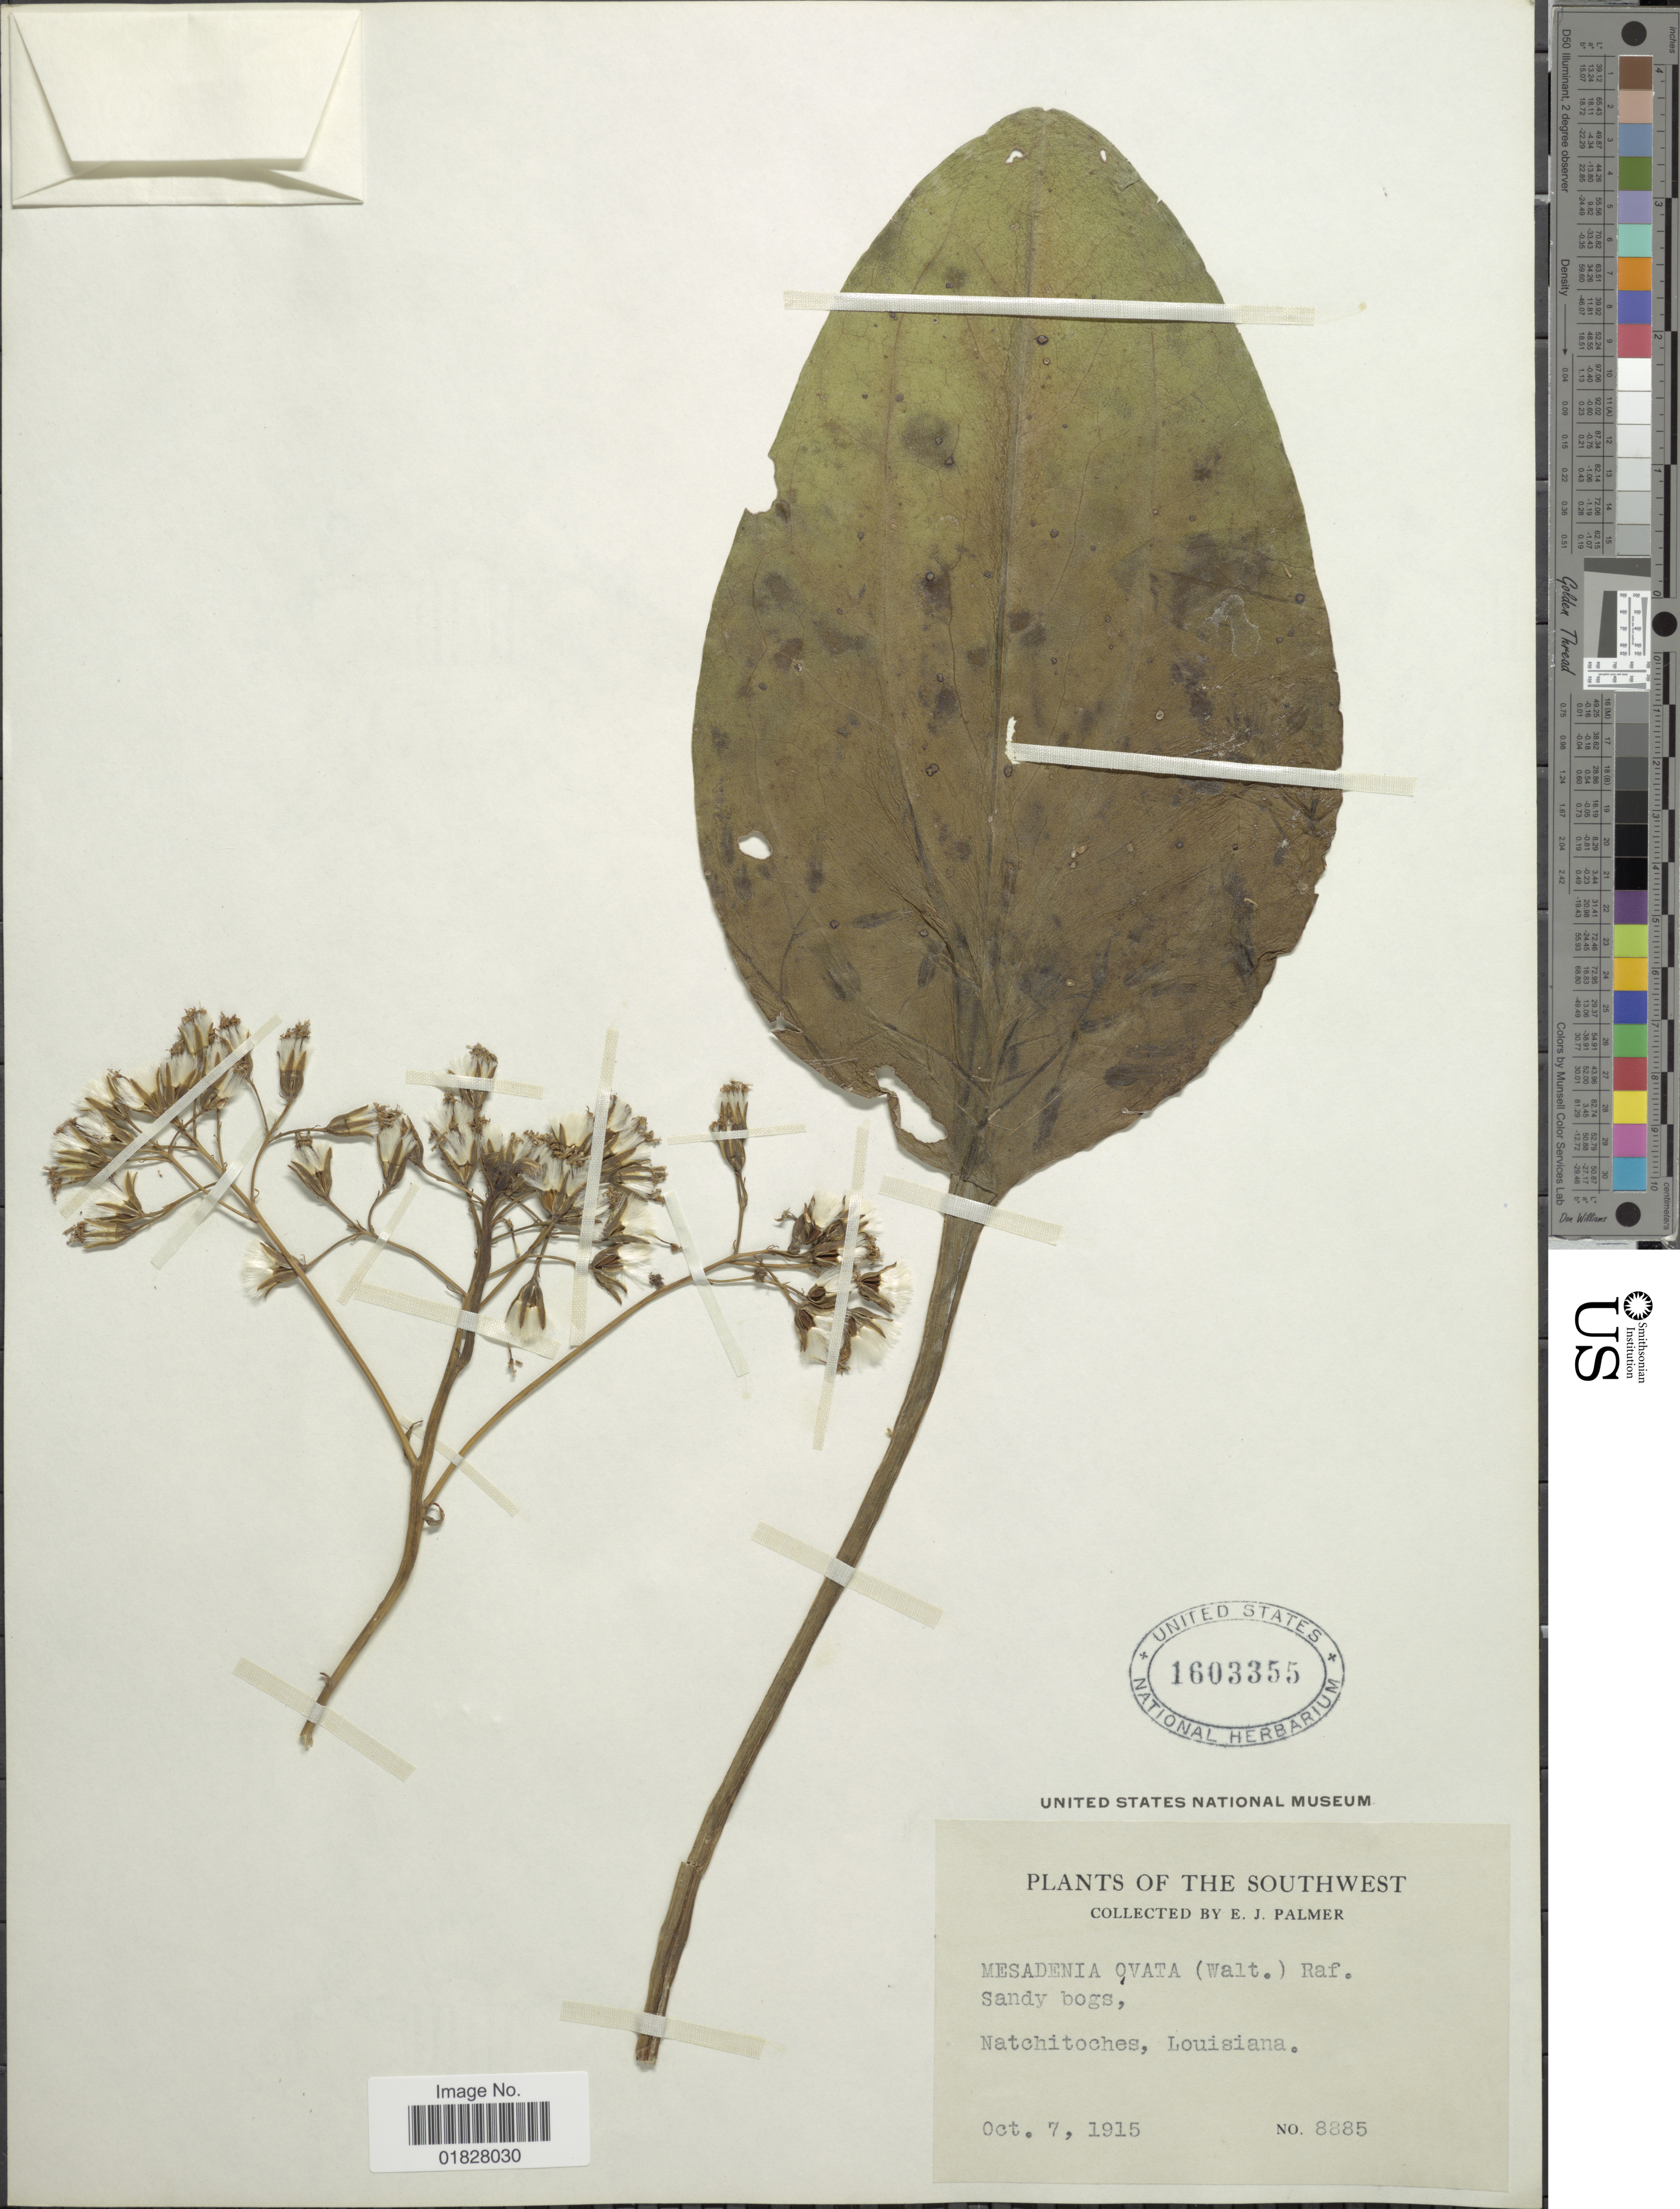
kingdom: Plantae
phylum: Tracheophyta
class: Magnoliopsida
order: Asterales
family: Asteraceae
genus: Arnoglossum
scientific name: Arnoglossum ovatum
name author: (Walter) H. Rob.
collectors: E. J. Palmer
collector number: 8885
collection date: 1915-10-07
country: United States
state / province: Louisiana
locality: Southwest. Sandy bogs, Natchitoches, Louisiana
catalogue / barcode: US 1603355